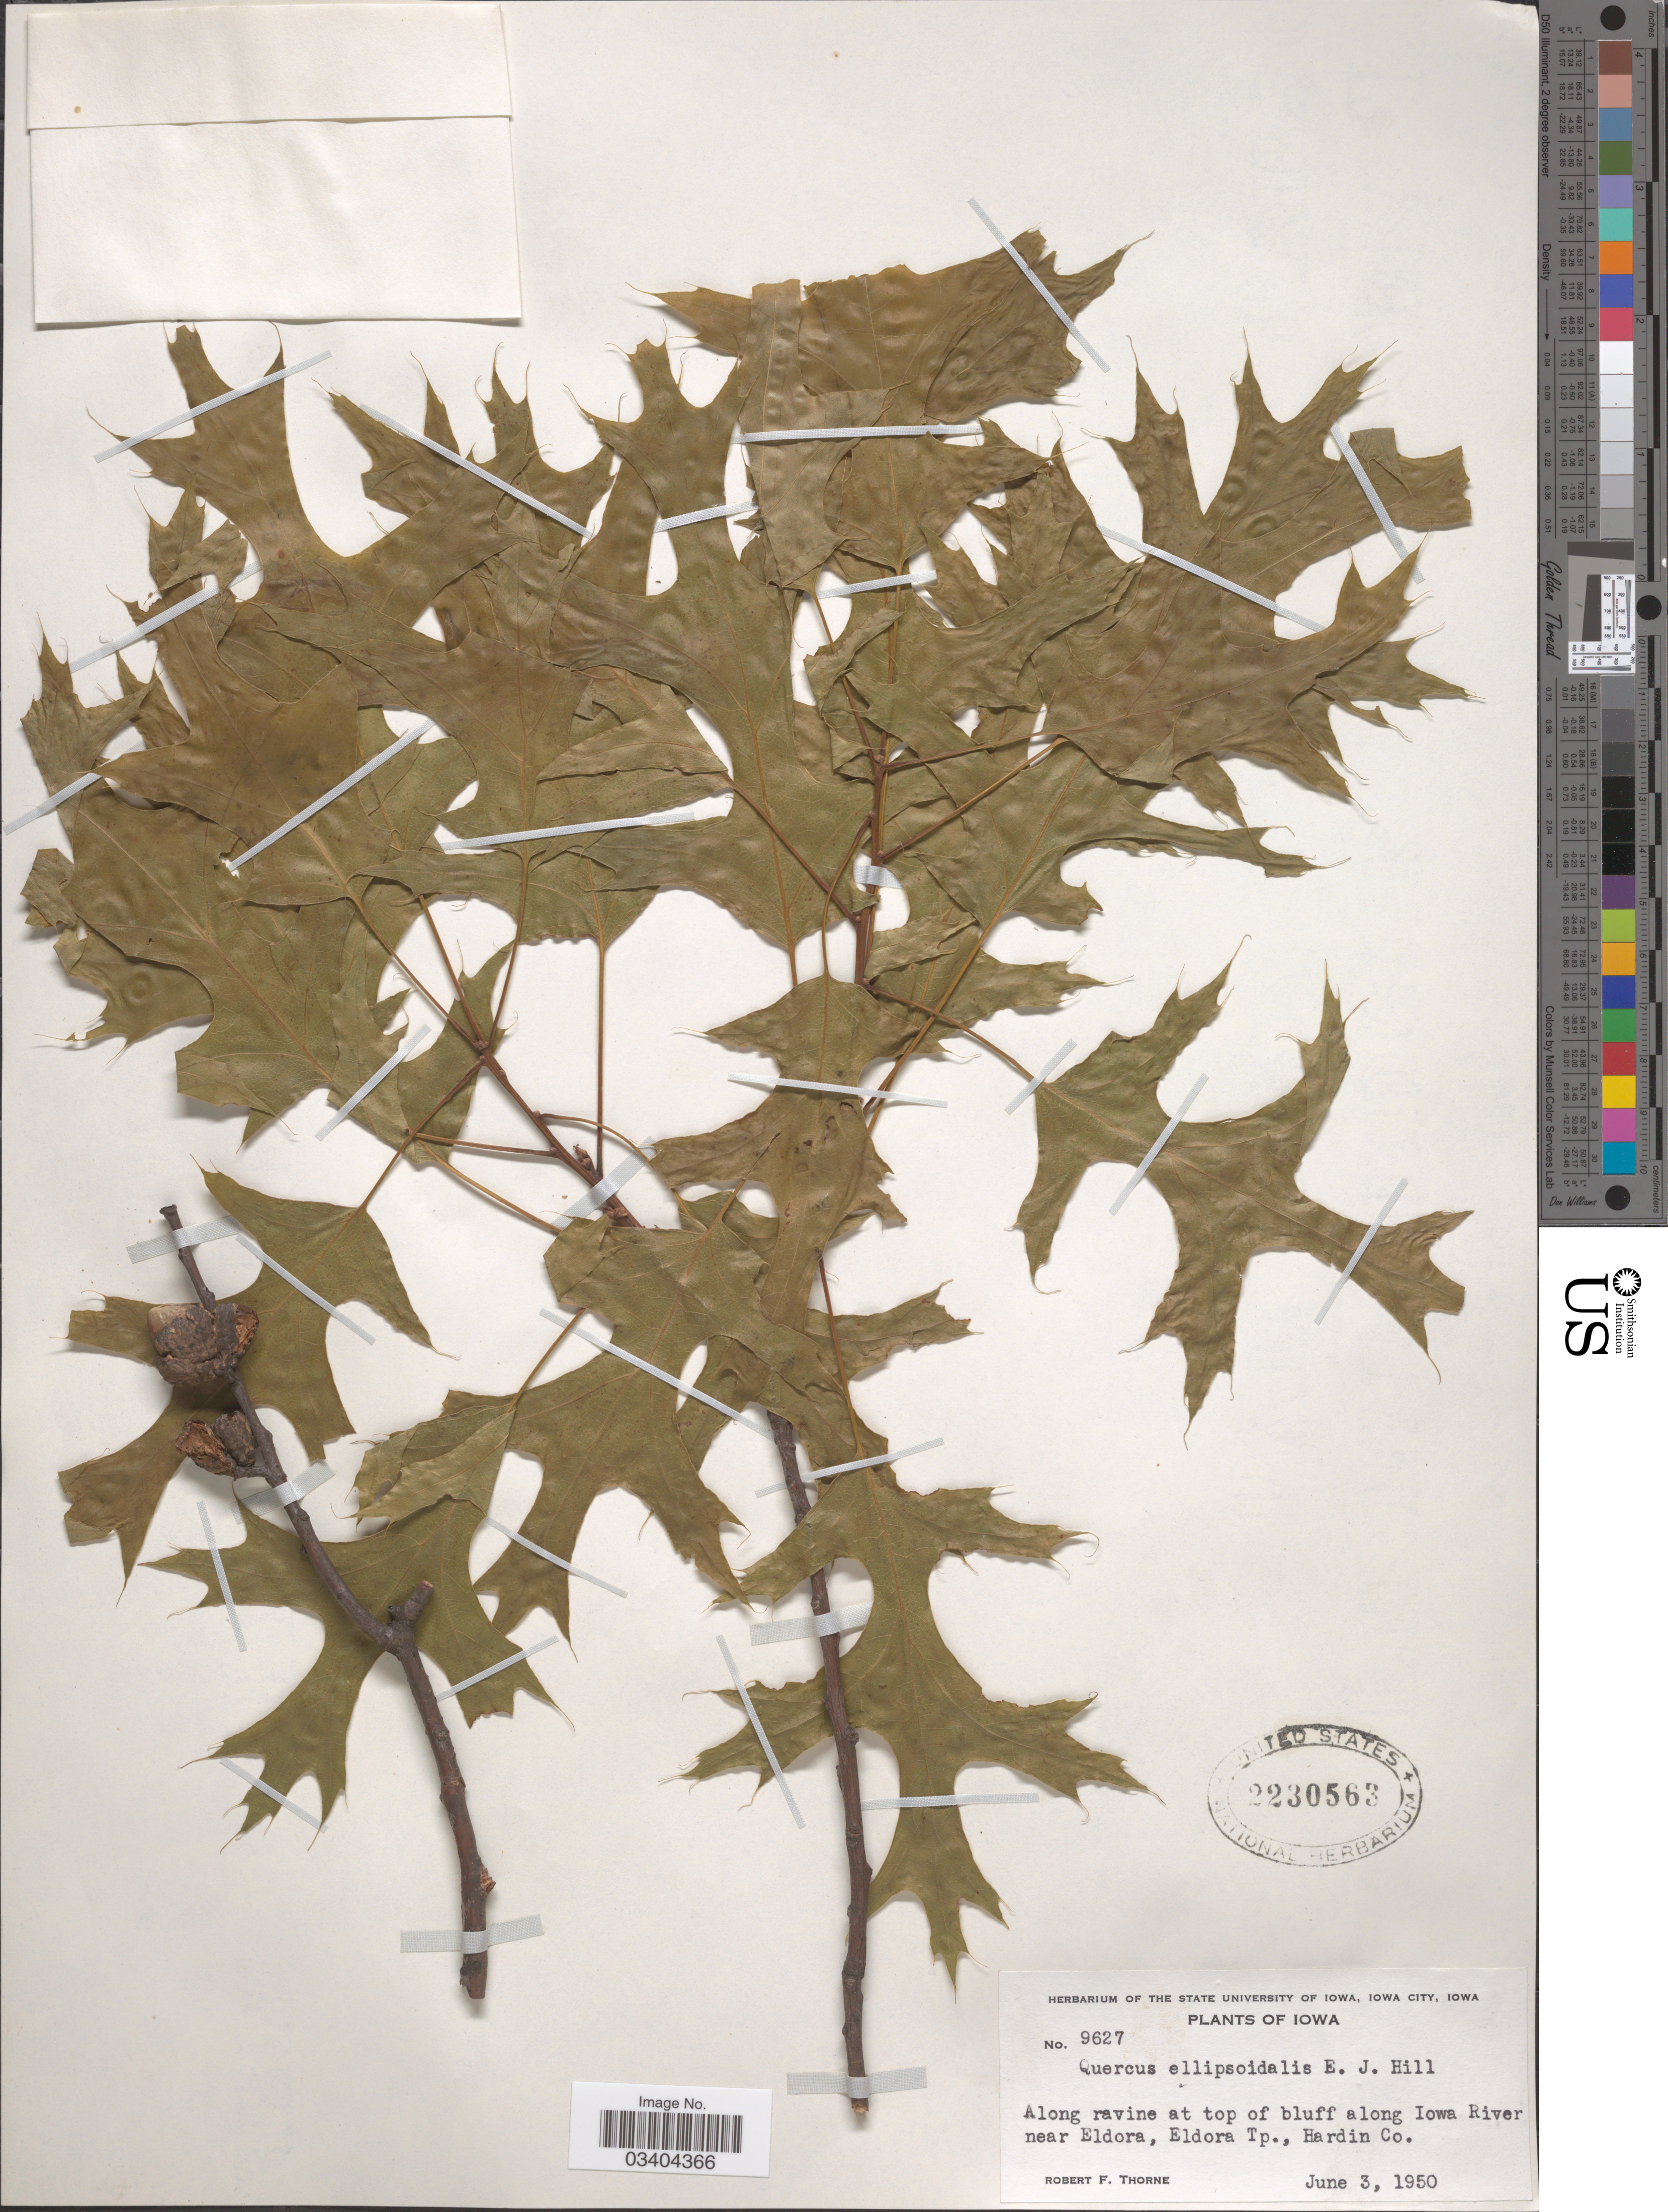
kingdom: Plantae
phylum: Tracheophyta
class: Magnoliopsida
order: Fagales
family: Fagaceae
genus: Quercus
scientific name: Quercus ellipsoidalis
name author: E.J. Hill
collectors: R. F. Thorne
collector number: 9627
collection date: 1950-06-03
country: United States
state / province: Iowa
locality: Along ravine at top of bluff along Iowa River near Eldora, Eldora Tp., Hardin Co.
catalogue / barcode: US 2230563